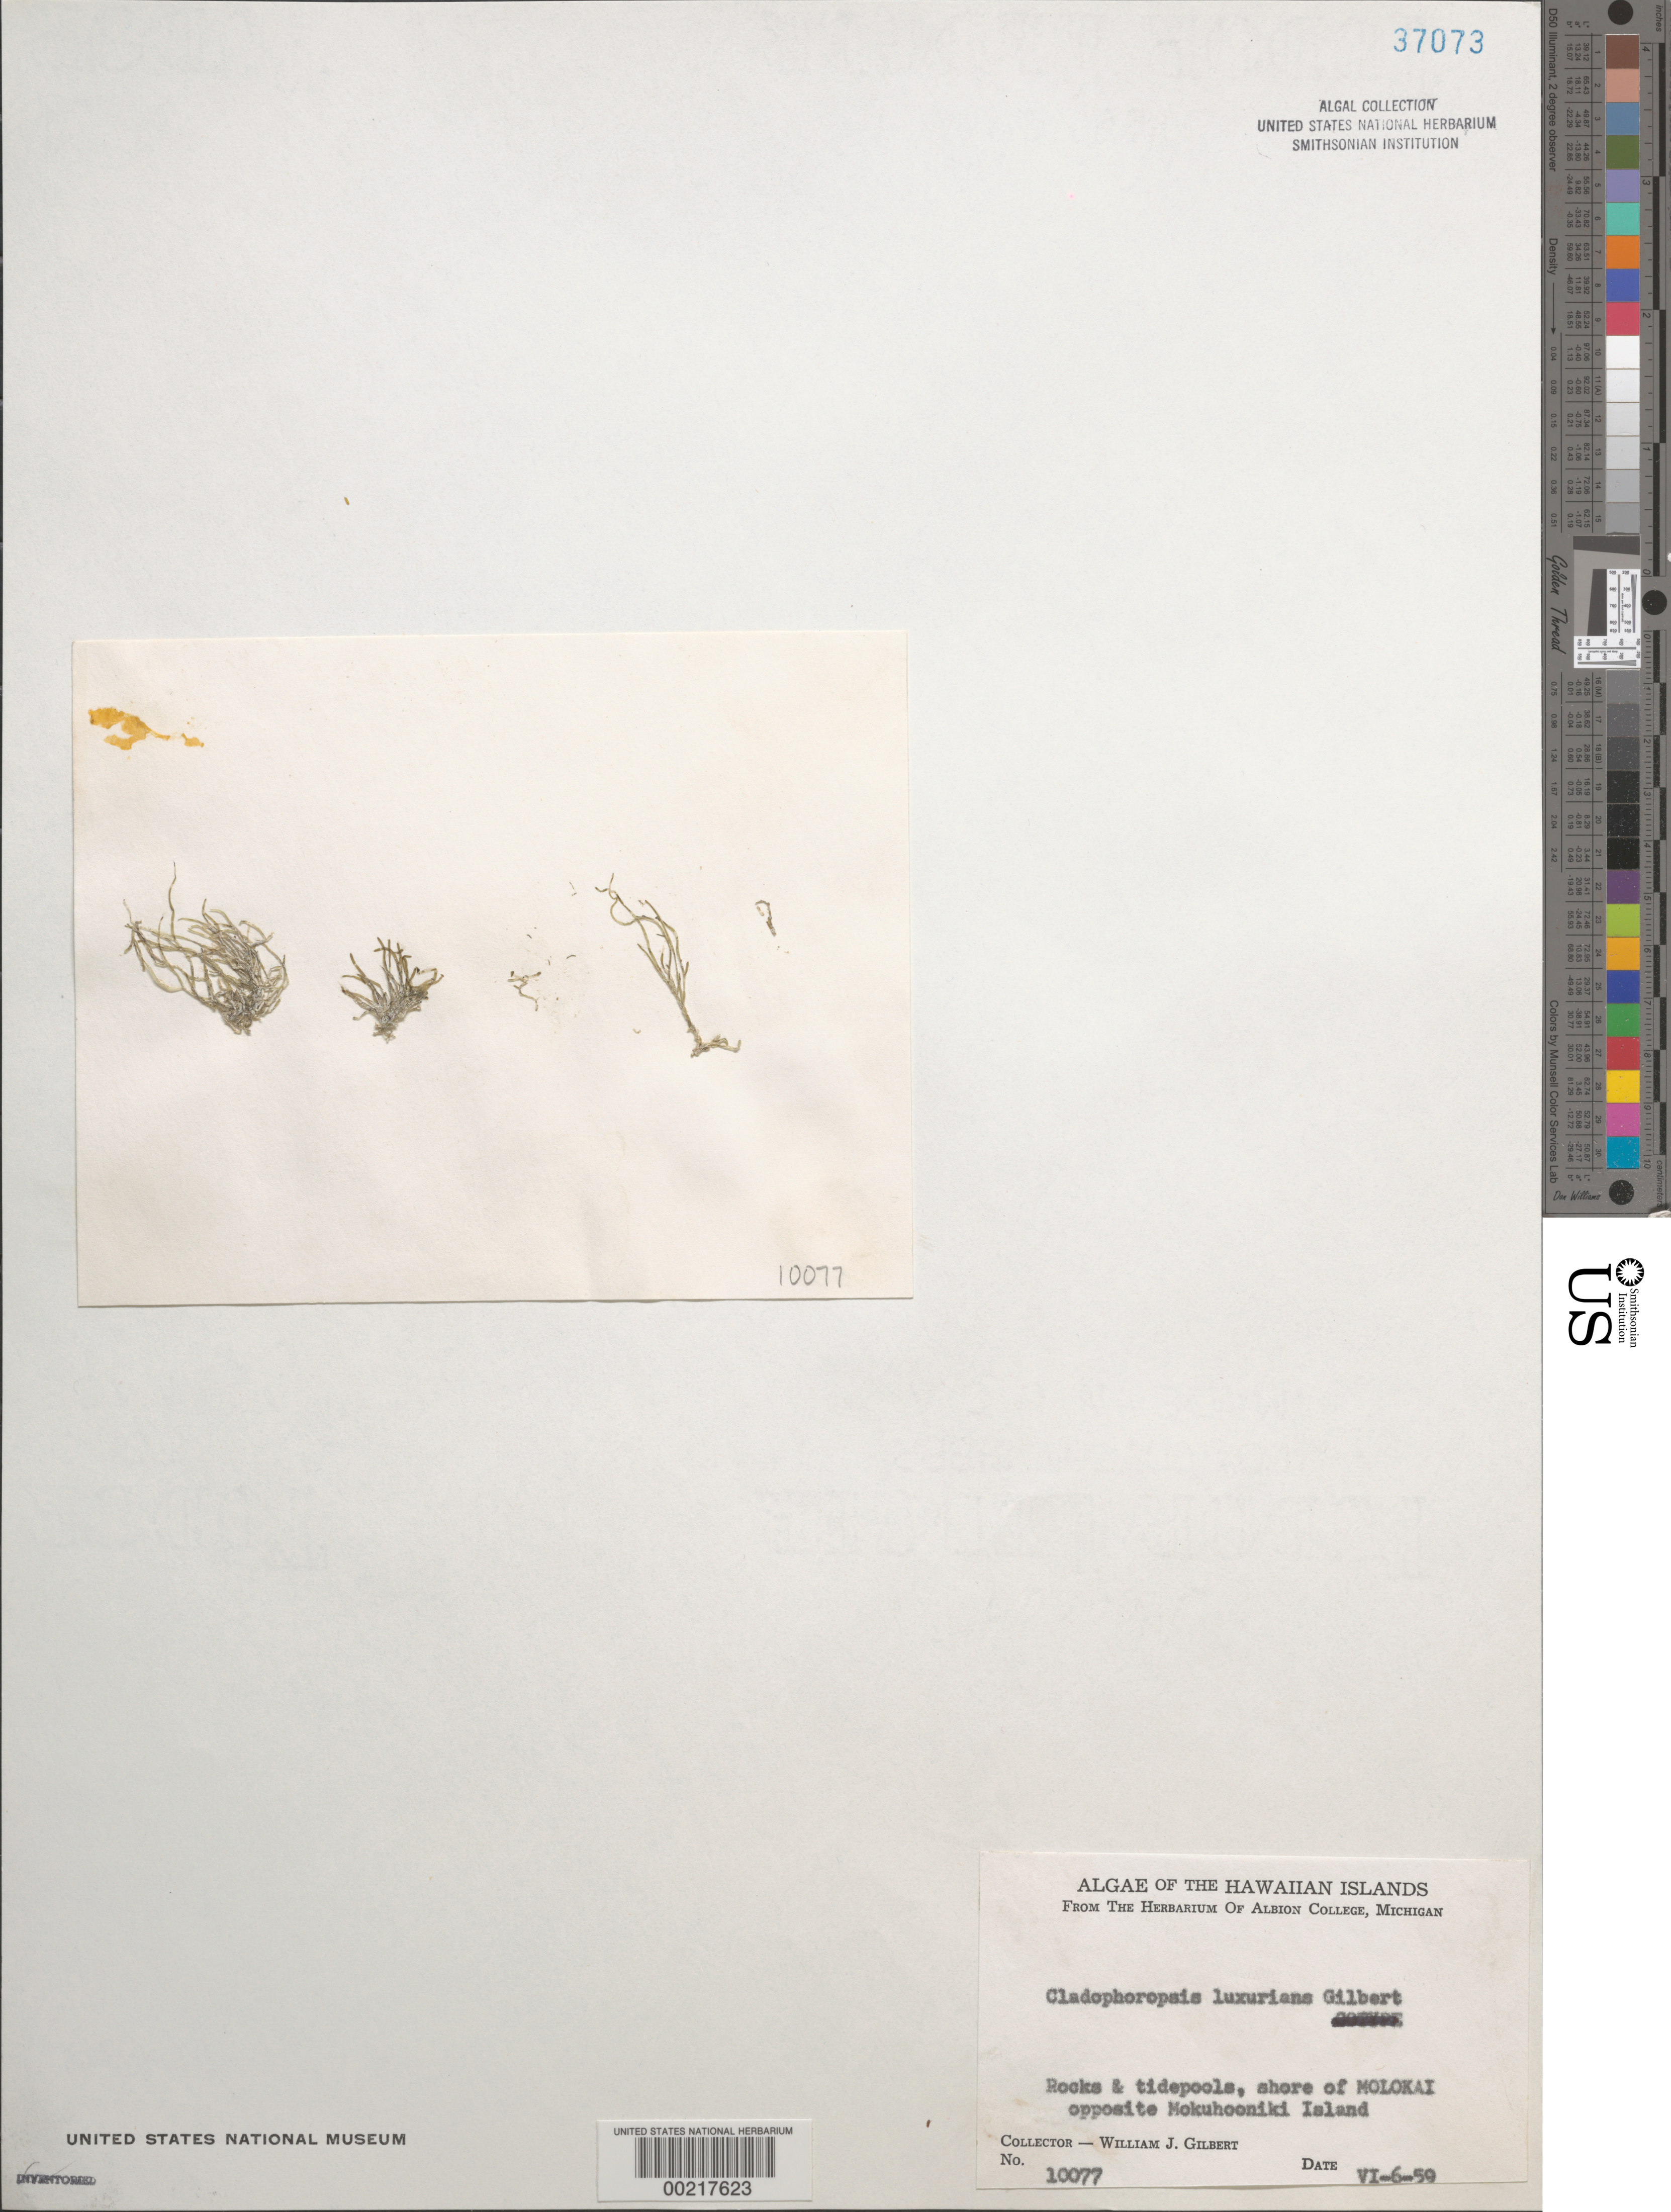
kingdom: Plantae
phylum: Chlorophyta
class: Ulvophyceae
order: Cladophorales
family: Cladophoraceae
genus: Cladophora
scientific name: Cladophora fuliginosa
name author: Kütz.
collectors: W. J. Gilbert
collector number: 1077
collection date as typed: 06 Jun 1959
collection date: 1959-06-06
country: United States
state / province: Hawaii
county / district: Maui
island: Moloka'i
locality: Opposite Mokuhooniki Island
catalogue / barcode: US 37073